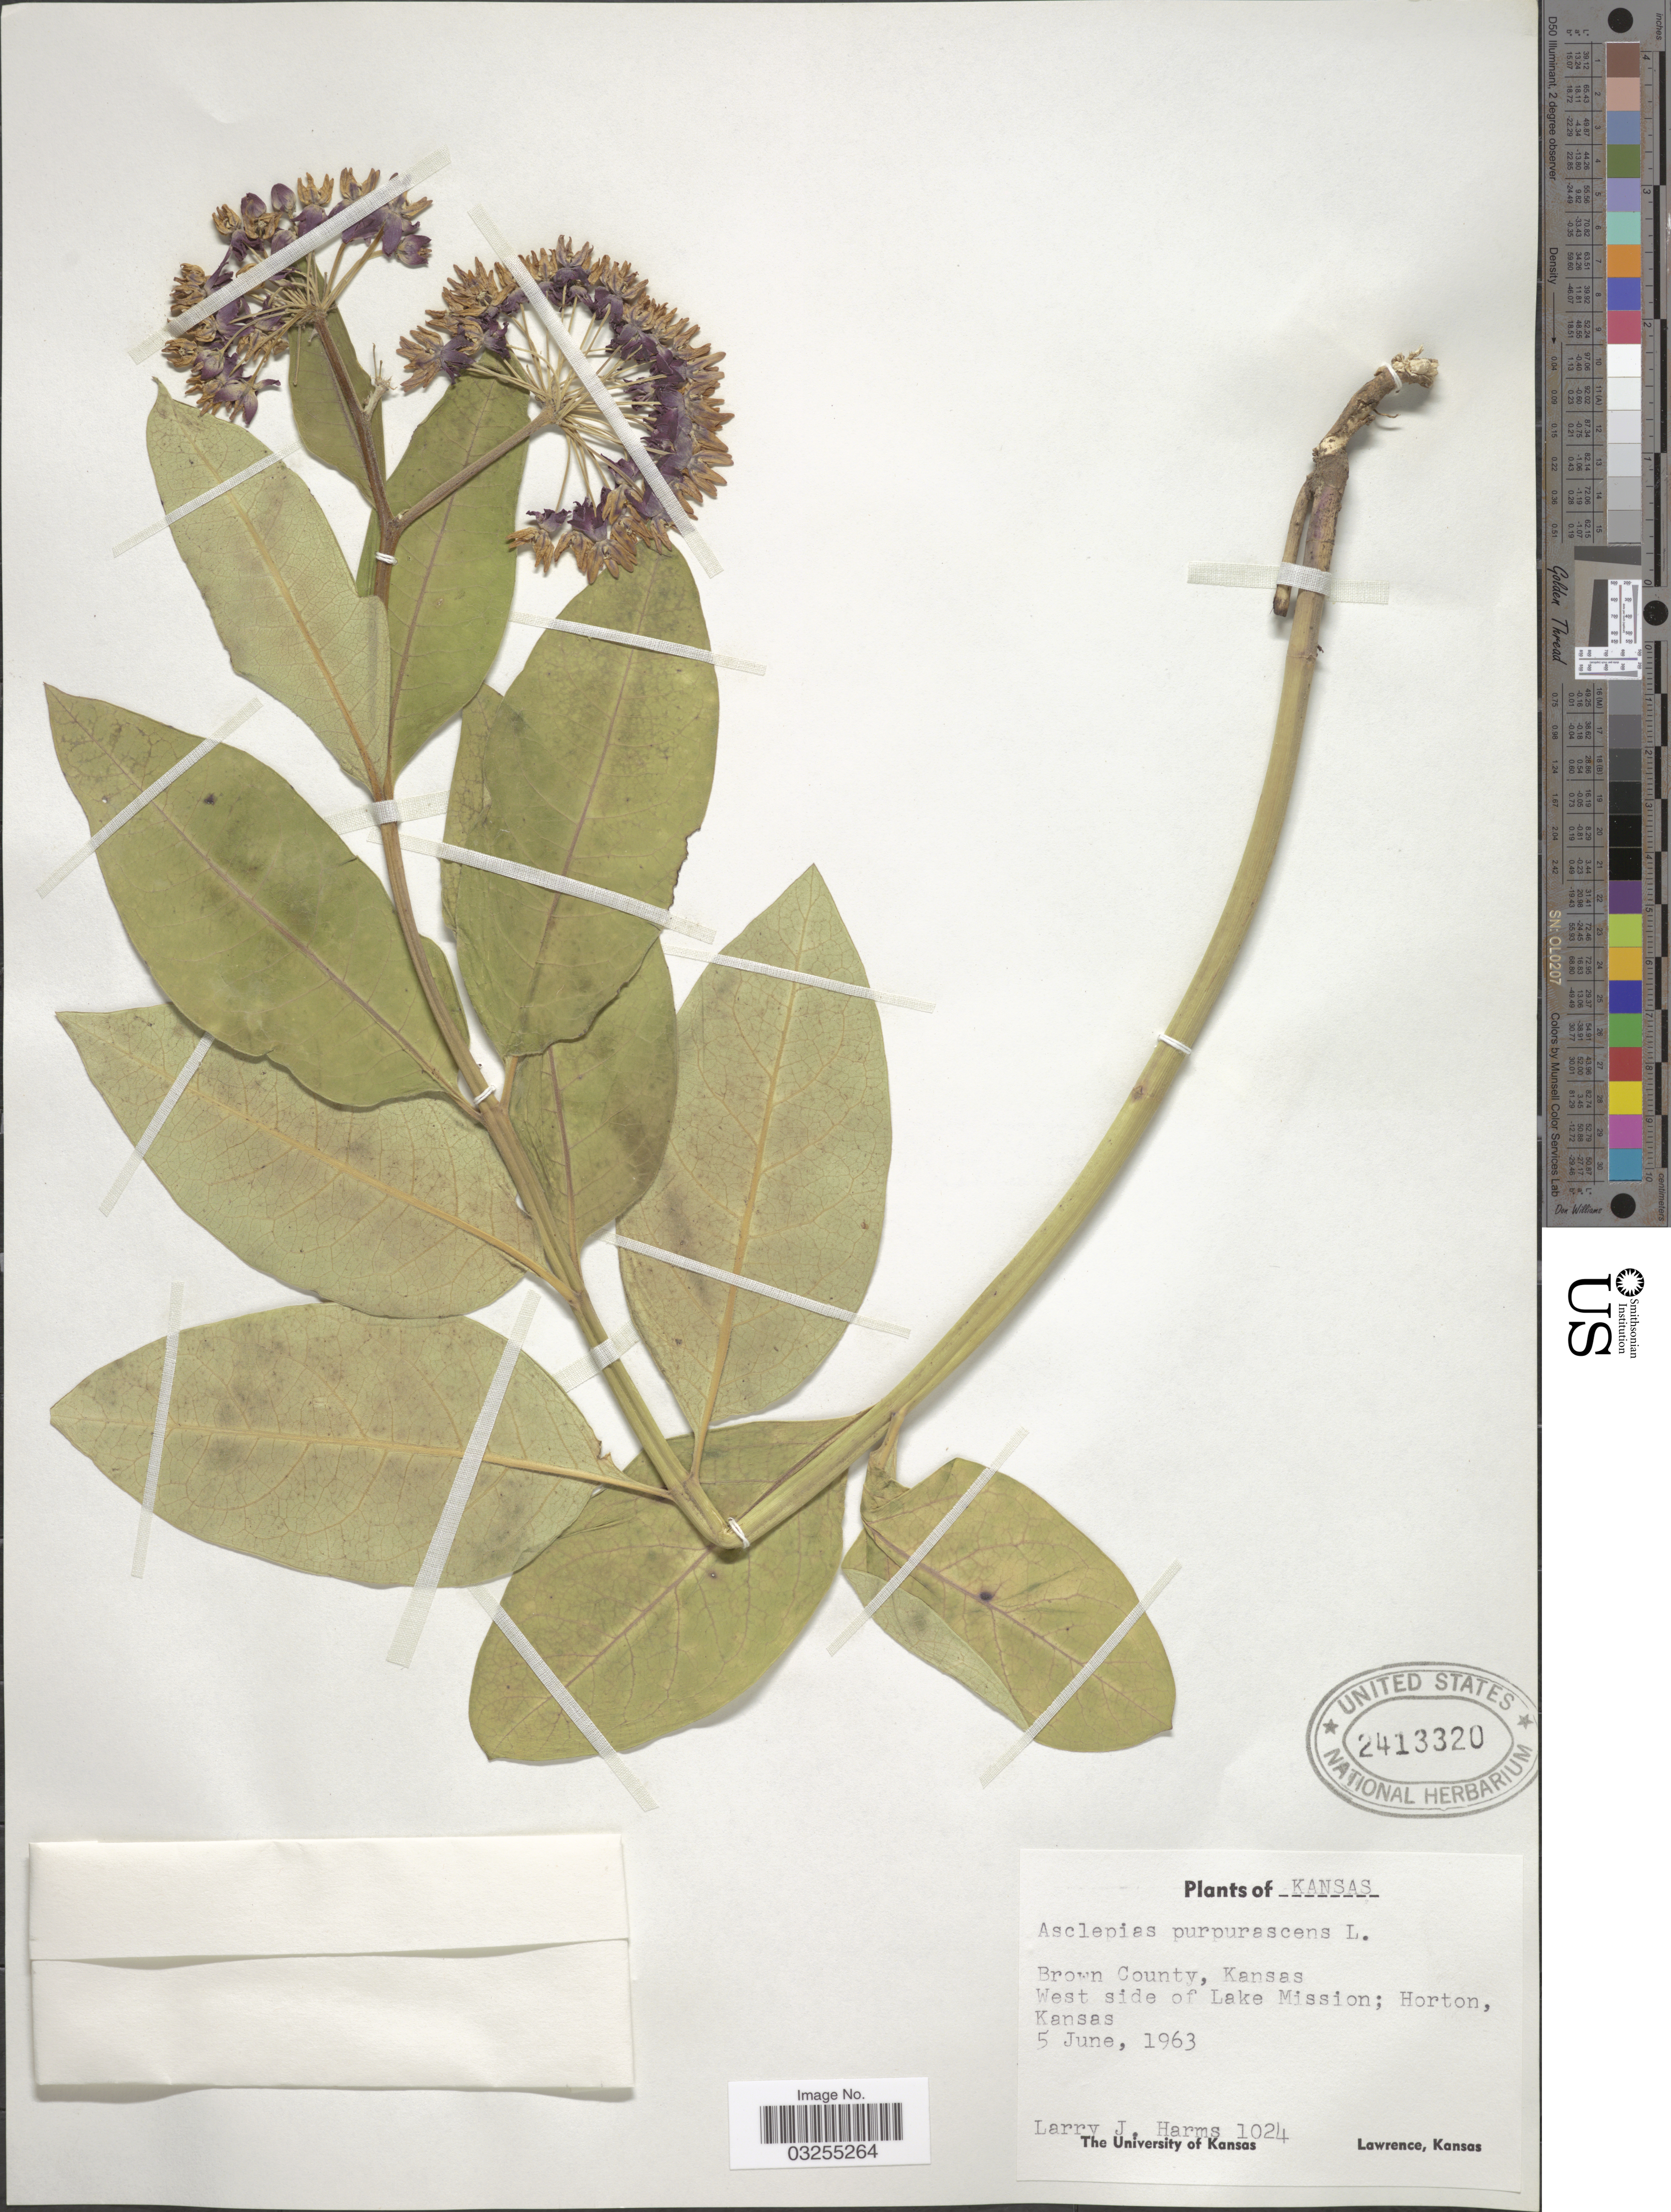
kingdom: Plantae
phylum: Tracheophyta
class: Magnoliopsida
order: Gentianales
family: Apocynaceae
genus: Asclepias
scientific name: Asclepias purpurascens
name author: L.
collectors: L. Harms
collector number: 1024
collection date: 1963-06-05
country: United States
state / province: Kansas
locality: Brown County. West side of Lake Mission; Horton.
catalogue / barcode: US 2413320